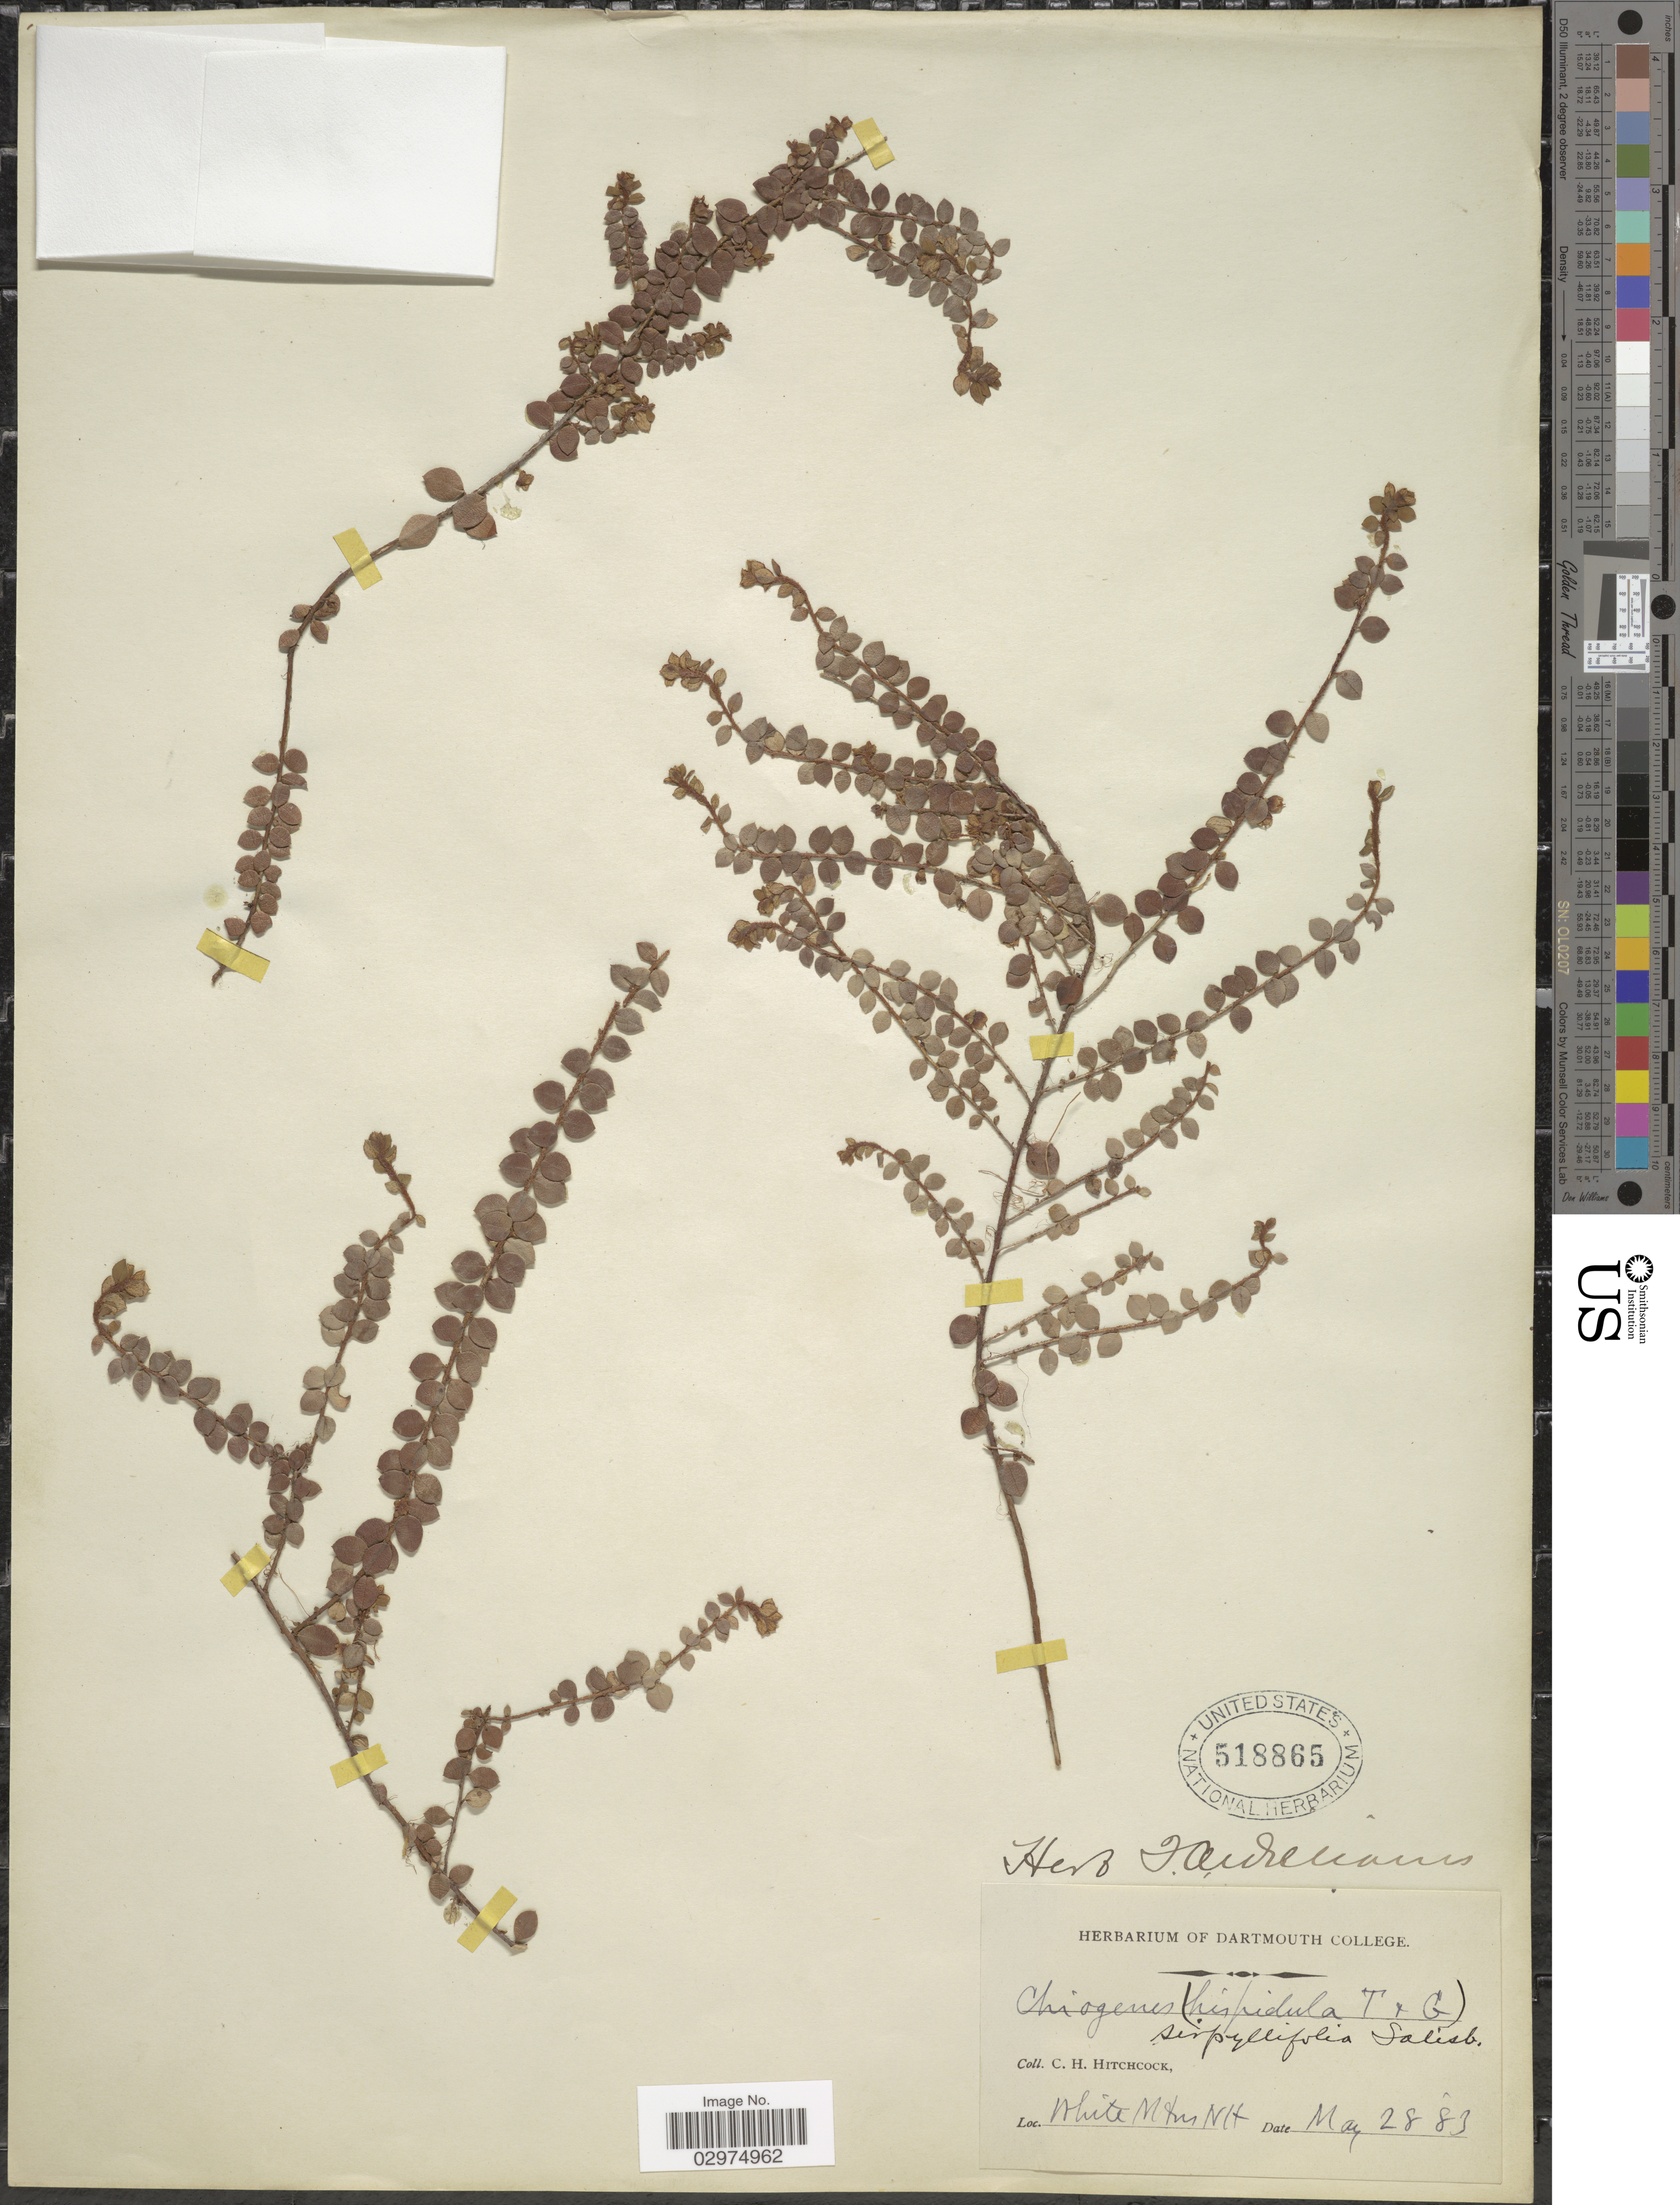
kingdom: Plantae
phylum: Tracheophyta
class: Magnoliopsida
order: Ericales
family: Ericaceae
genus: Gaultheria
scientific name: Gaultheria hispidula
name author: (L.) Muhl. ex Bigelow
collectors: C. Hitchcock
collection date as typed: Transcribed d/m/y: 28/5/83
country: United States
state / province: New Hampshire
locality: White Mtns.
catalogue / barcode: US 518865